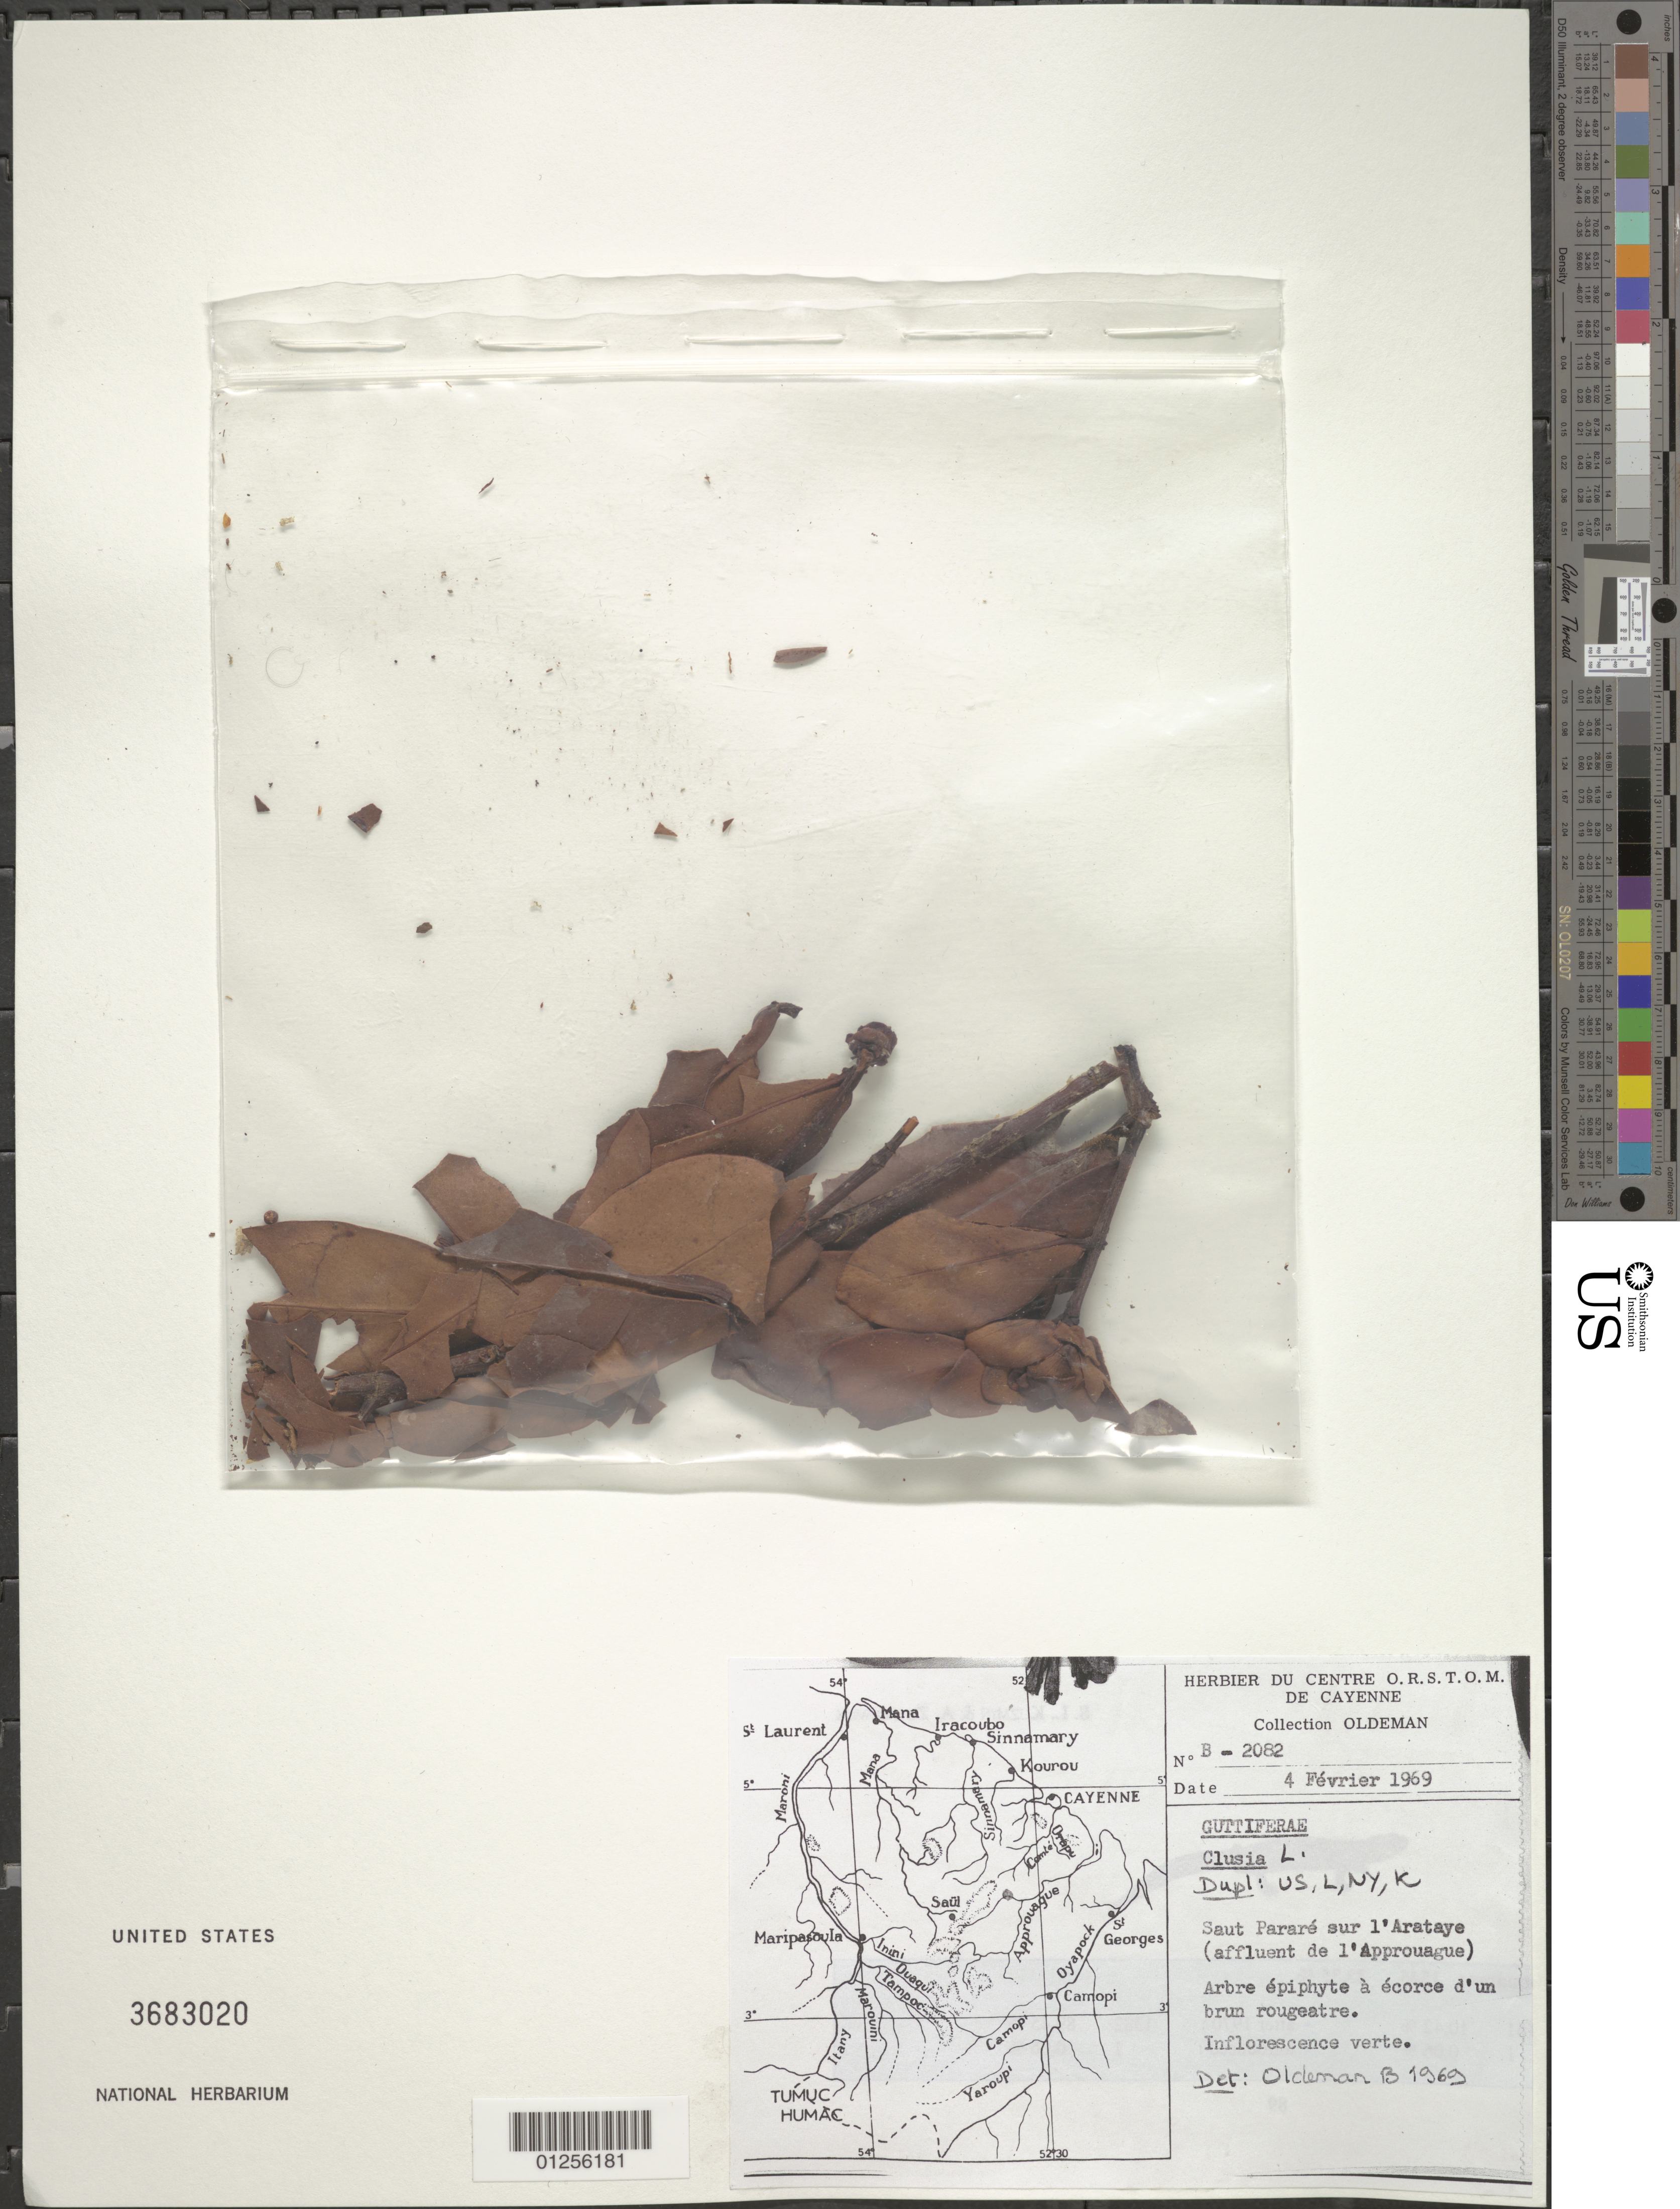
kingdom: Plantae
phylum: Tracheophyta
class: Magnoliopsida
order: Malpighiales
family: Clusiaceae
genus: Clusia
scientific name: Clusia sp.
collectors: R. Oldeman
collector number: B-2082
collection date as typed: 04 Feb 1969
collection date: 1969-02-04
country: French Guiana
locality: Rives de la rivière Arataye (affluent de l'Approuague) en amont du saut Pararé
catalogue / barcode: US 3683020